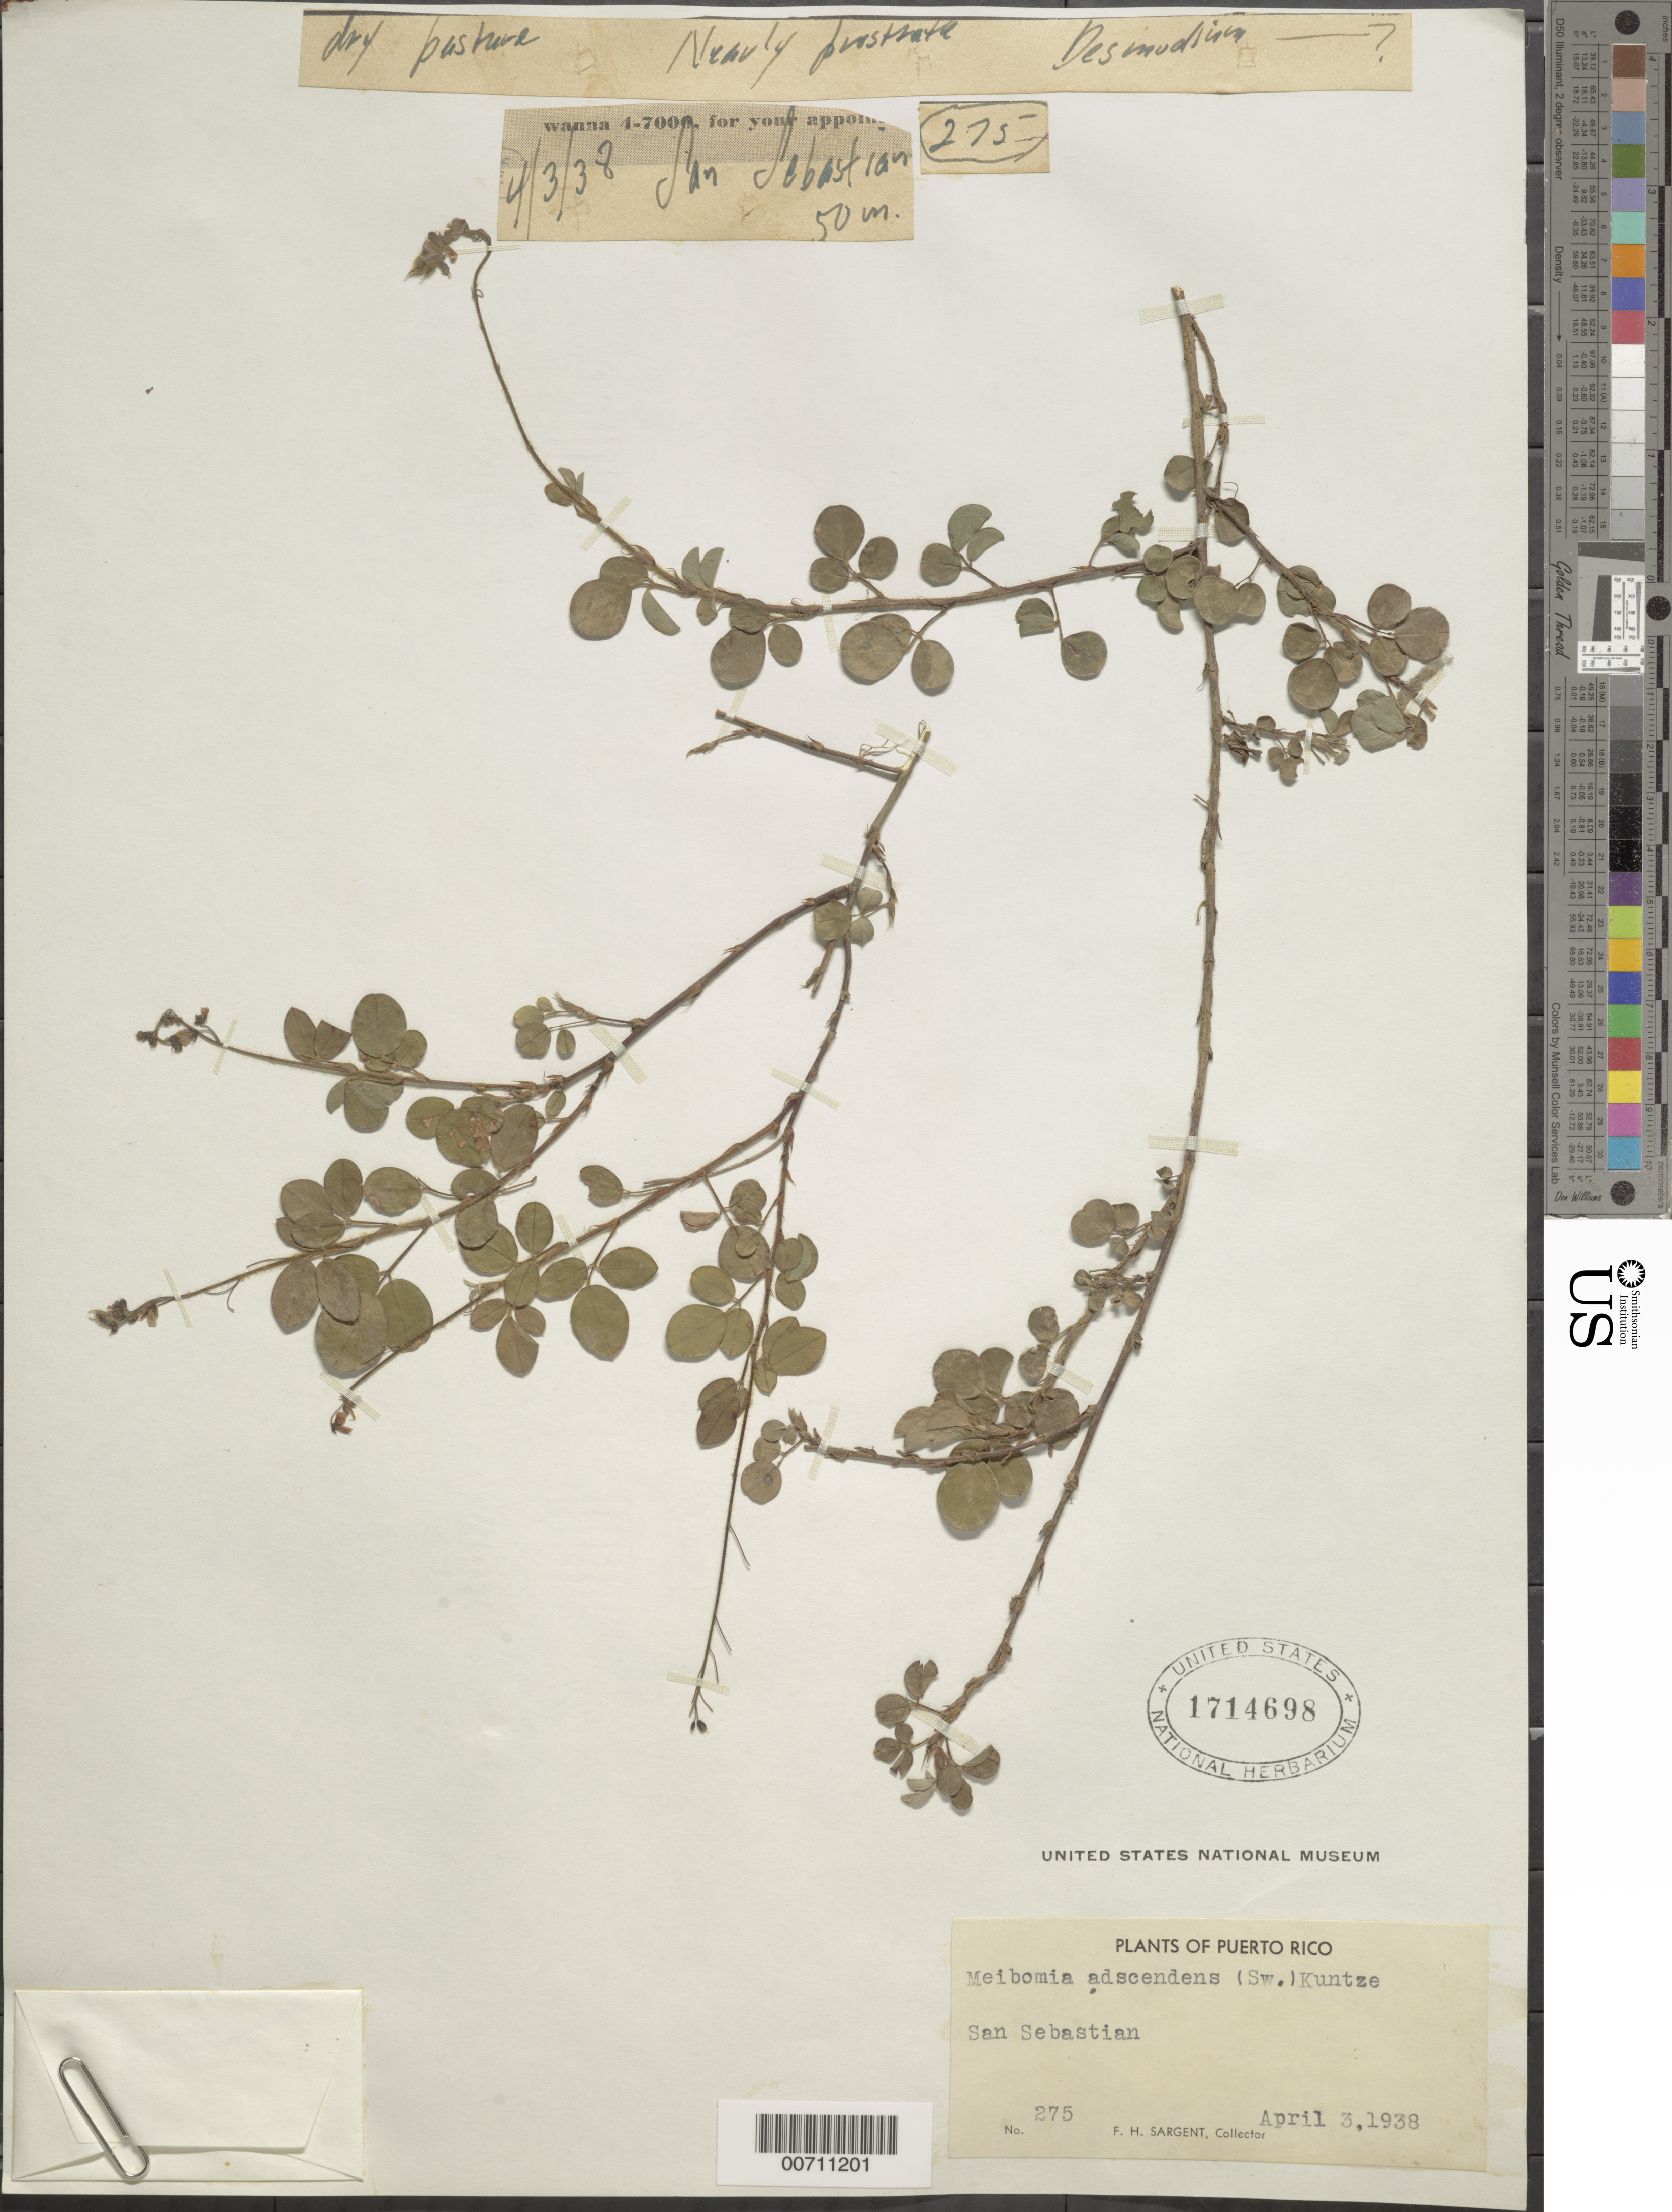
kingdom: Plantae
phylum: Tracheophyta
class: Magnoliopsida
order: Fabales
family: Fabaceae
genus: Grona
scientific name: Grona adscendens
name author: (Sw.) H. Ohashi & K. Ohashi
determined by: Strong, Mark T., (BOT), Smithsonian Institution - National Museum of Natural History (UNITED STATES)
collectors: F. H. Sargent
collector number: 275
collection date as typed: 03 Apr 1938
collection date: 1938-04-03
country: Puerto Rico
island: Greater Antilles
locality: San Sebastian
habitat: Dry pasture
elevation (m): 50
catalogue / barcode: US 1714698